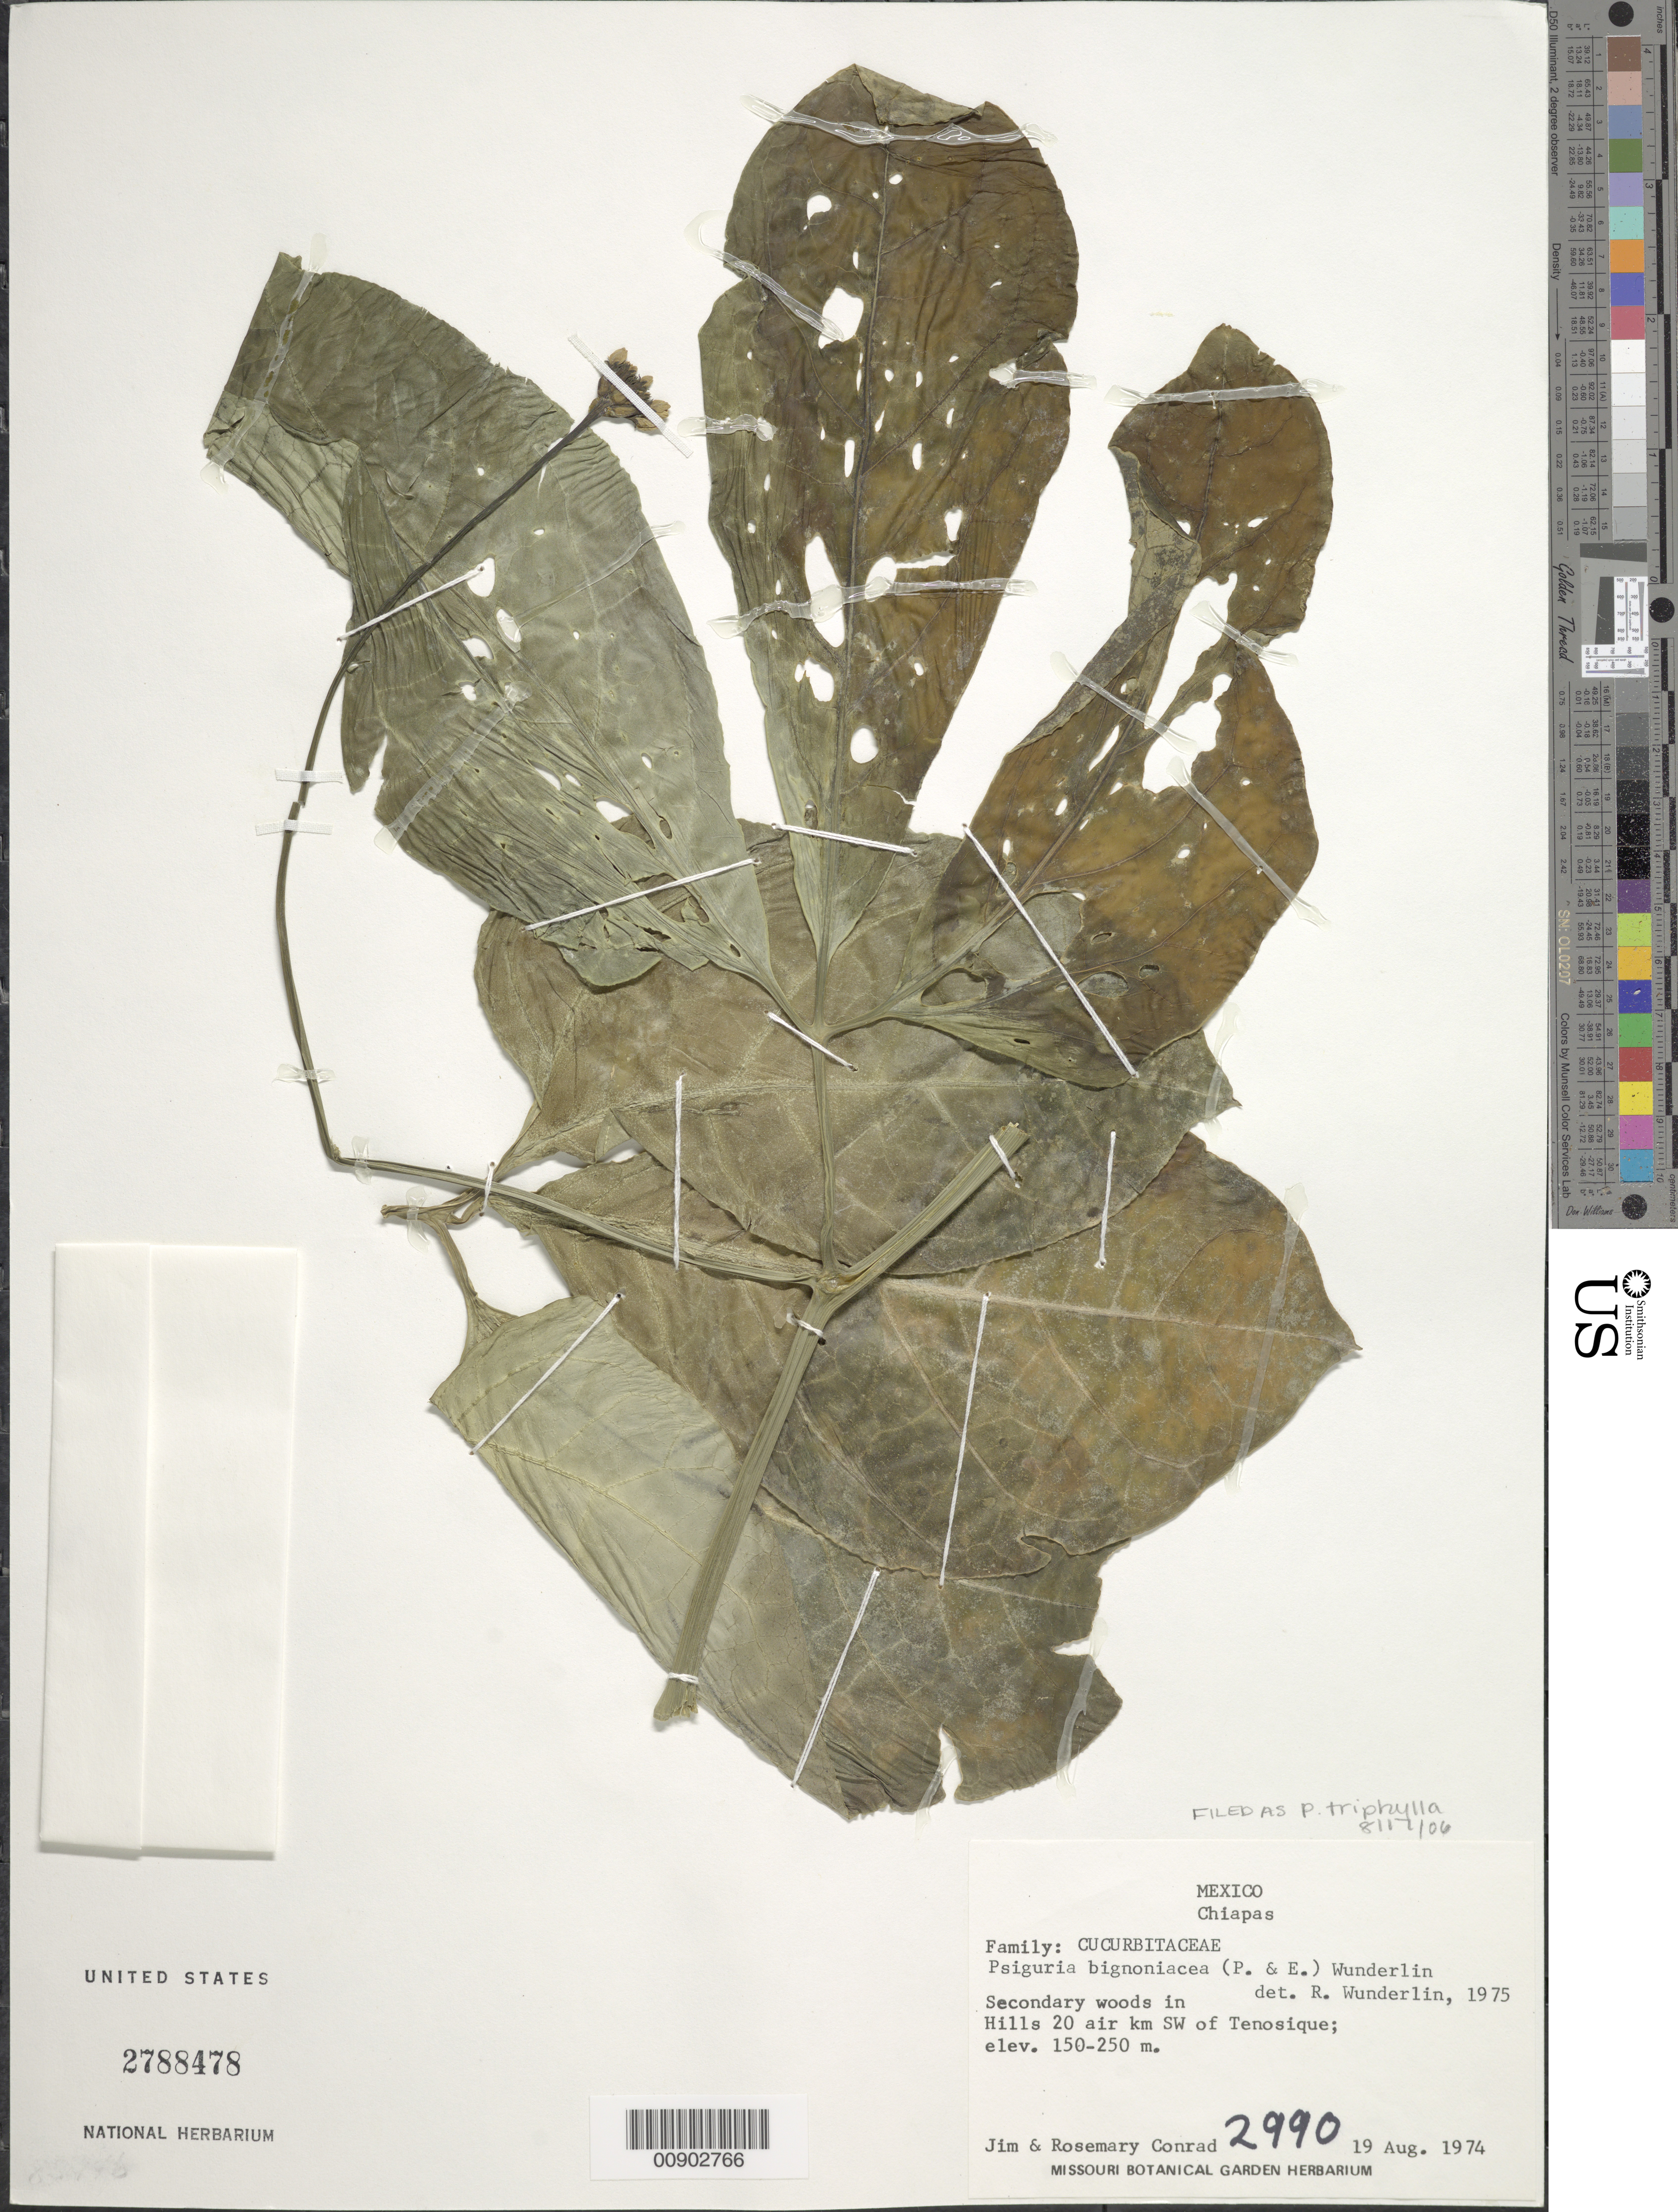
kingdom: Plantae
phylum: Tracheophyta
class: Magnoliopsida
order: Cucurbitales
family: Cucurbitaceae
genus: Psiguria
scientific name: Psiguria triphylla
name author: (Miq.) C. Jeffrey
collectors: J. Conrad & R. Conrad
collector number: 2990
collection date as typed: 19 Aug 1974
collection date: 1974-08-19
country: Mexico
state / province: Chiapas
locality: Hill 20 air km. of Tenosique, Chiapas.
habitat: Secondary woods in hills.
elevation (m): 250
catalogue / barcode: US 2788478